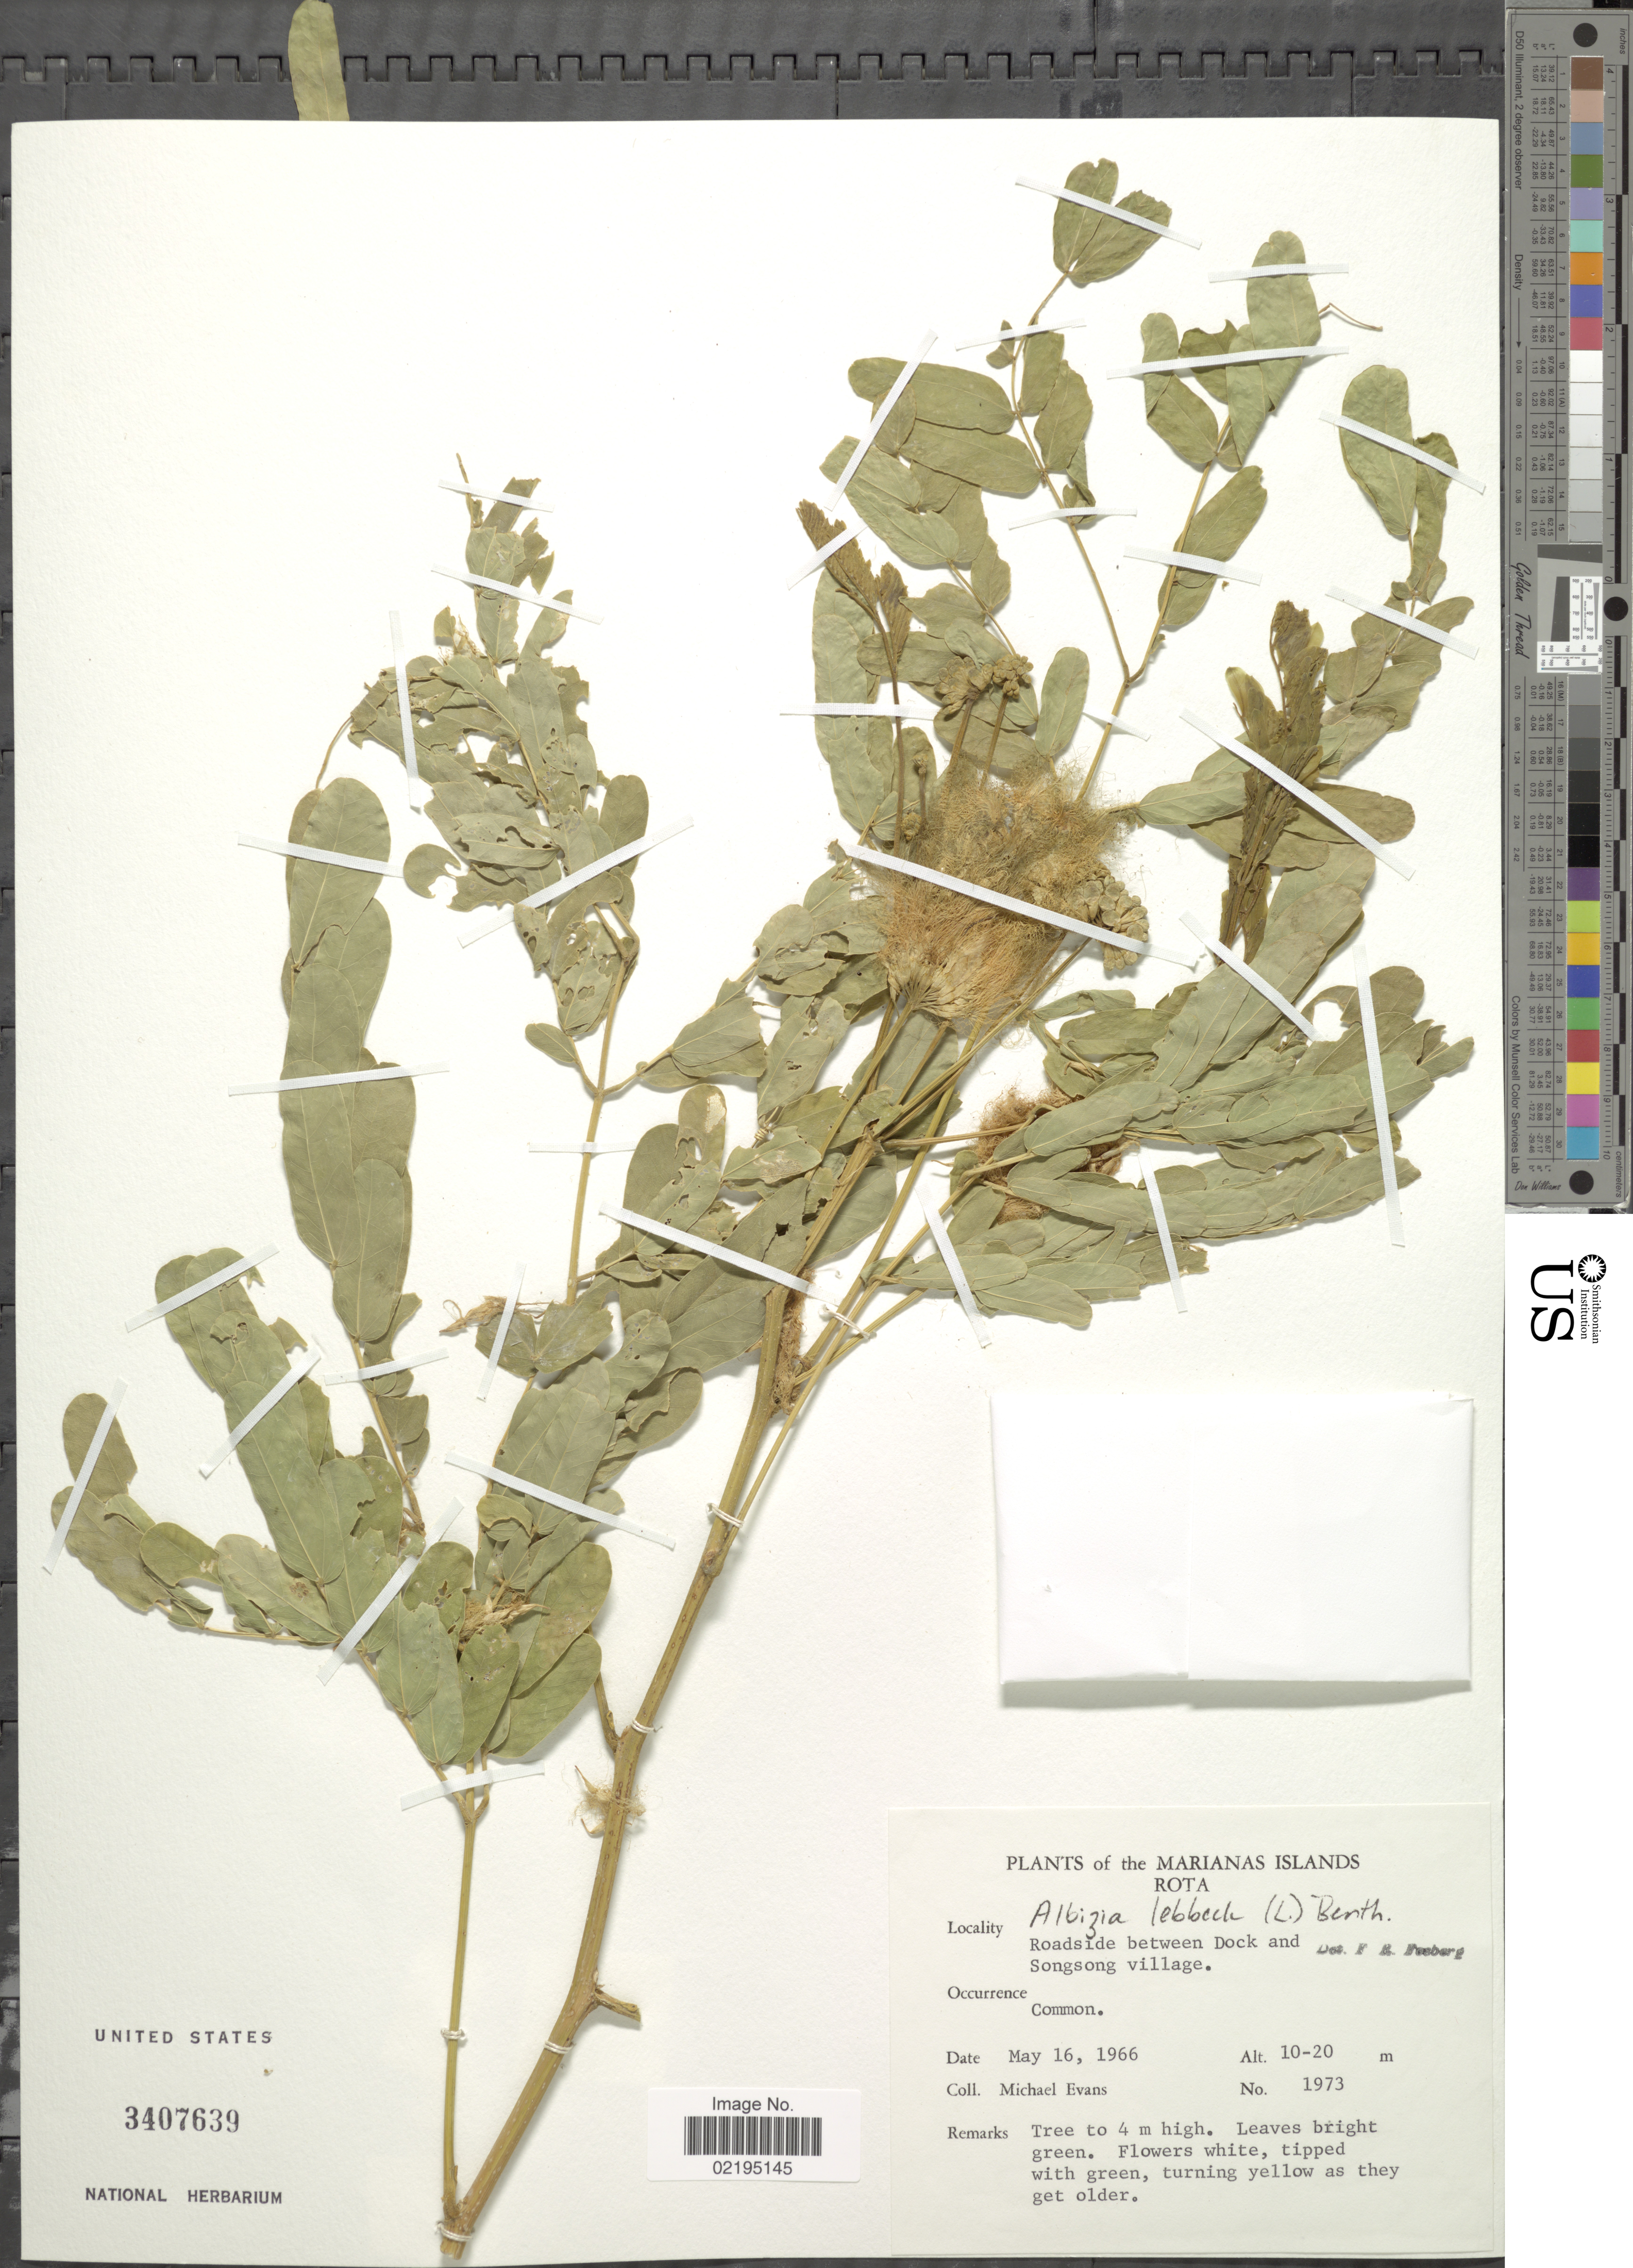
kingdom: Plantae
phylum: Tracheophyta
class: Magnoliopsida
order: Fabales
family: Fabaceae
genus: Albizia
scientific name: Albizia lebbeck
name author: (L.) Benth.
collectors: M. Evans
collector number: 1973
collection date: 1966-05-16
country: Northern Mariana Islands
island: Rota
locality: Rota, roadside between Dock and Songsong village.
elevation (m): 10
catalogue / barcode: US 3407639